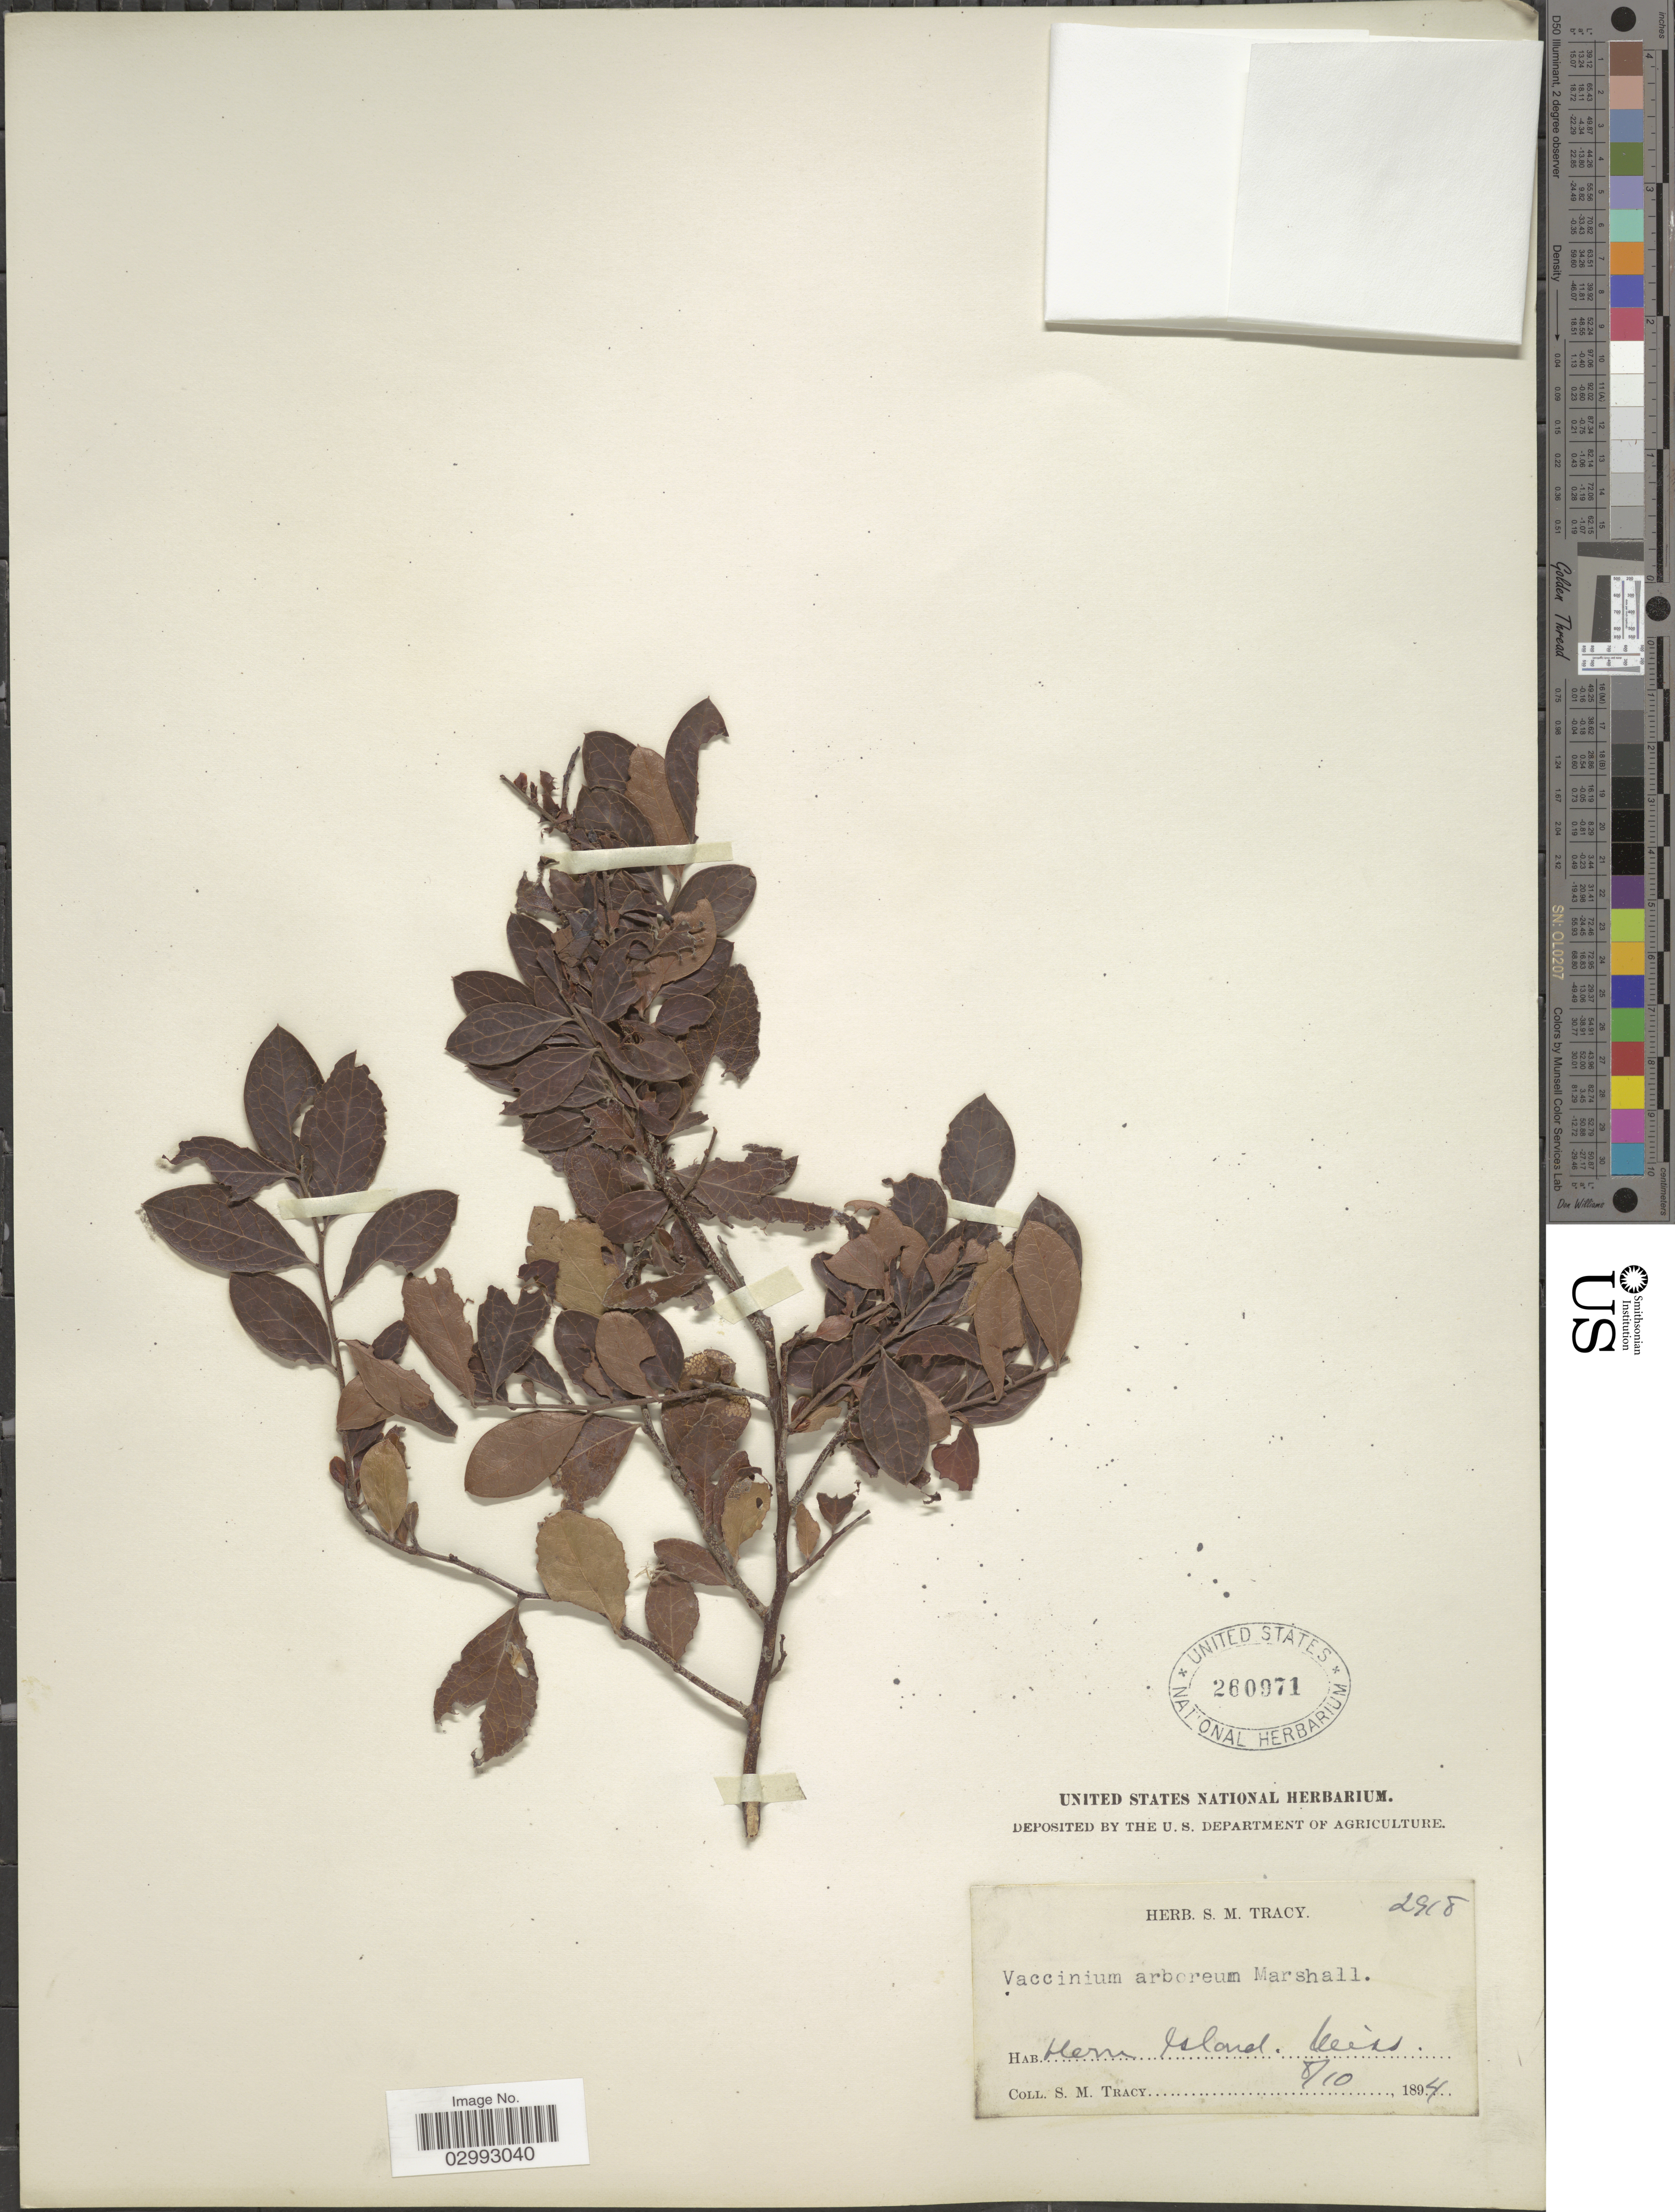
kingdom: Plantae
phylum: Tracheophyta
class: Magnoliopsida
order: Ericales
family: Ericaceae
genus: Batodendron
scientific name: Batodendron arboreum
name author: Nutt.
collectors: S. M. Tracy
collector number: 2918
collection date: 1894-08-10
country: United States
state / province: Mississippi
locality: Horn Island. Miss.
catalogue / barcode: US 260971